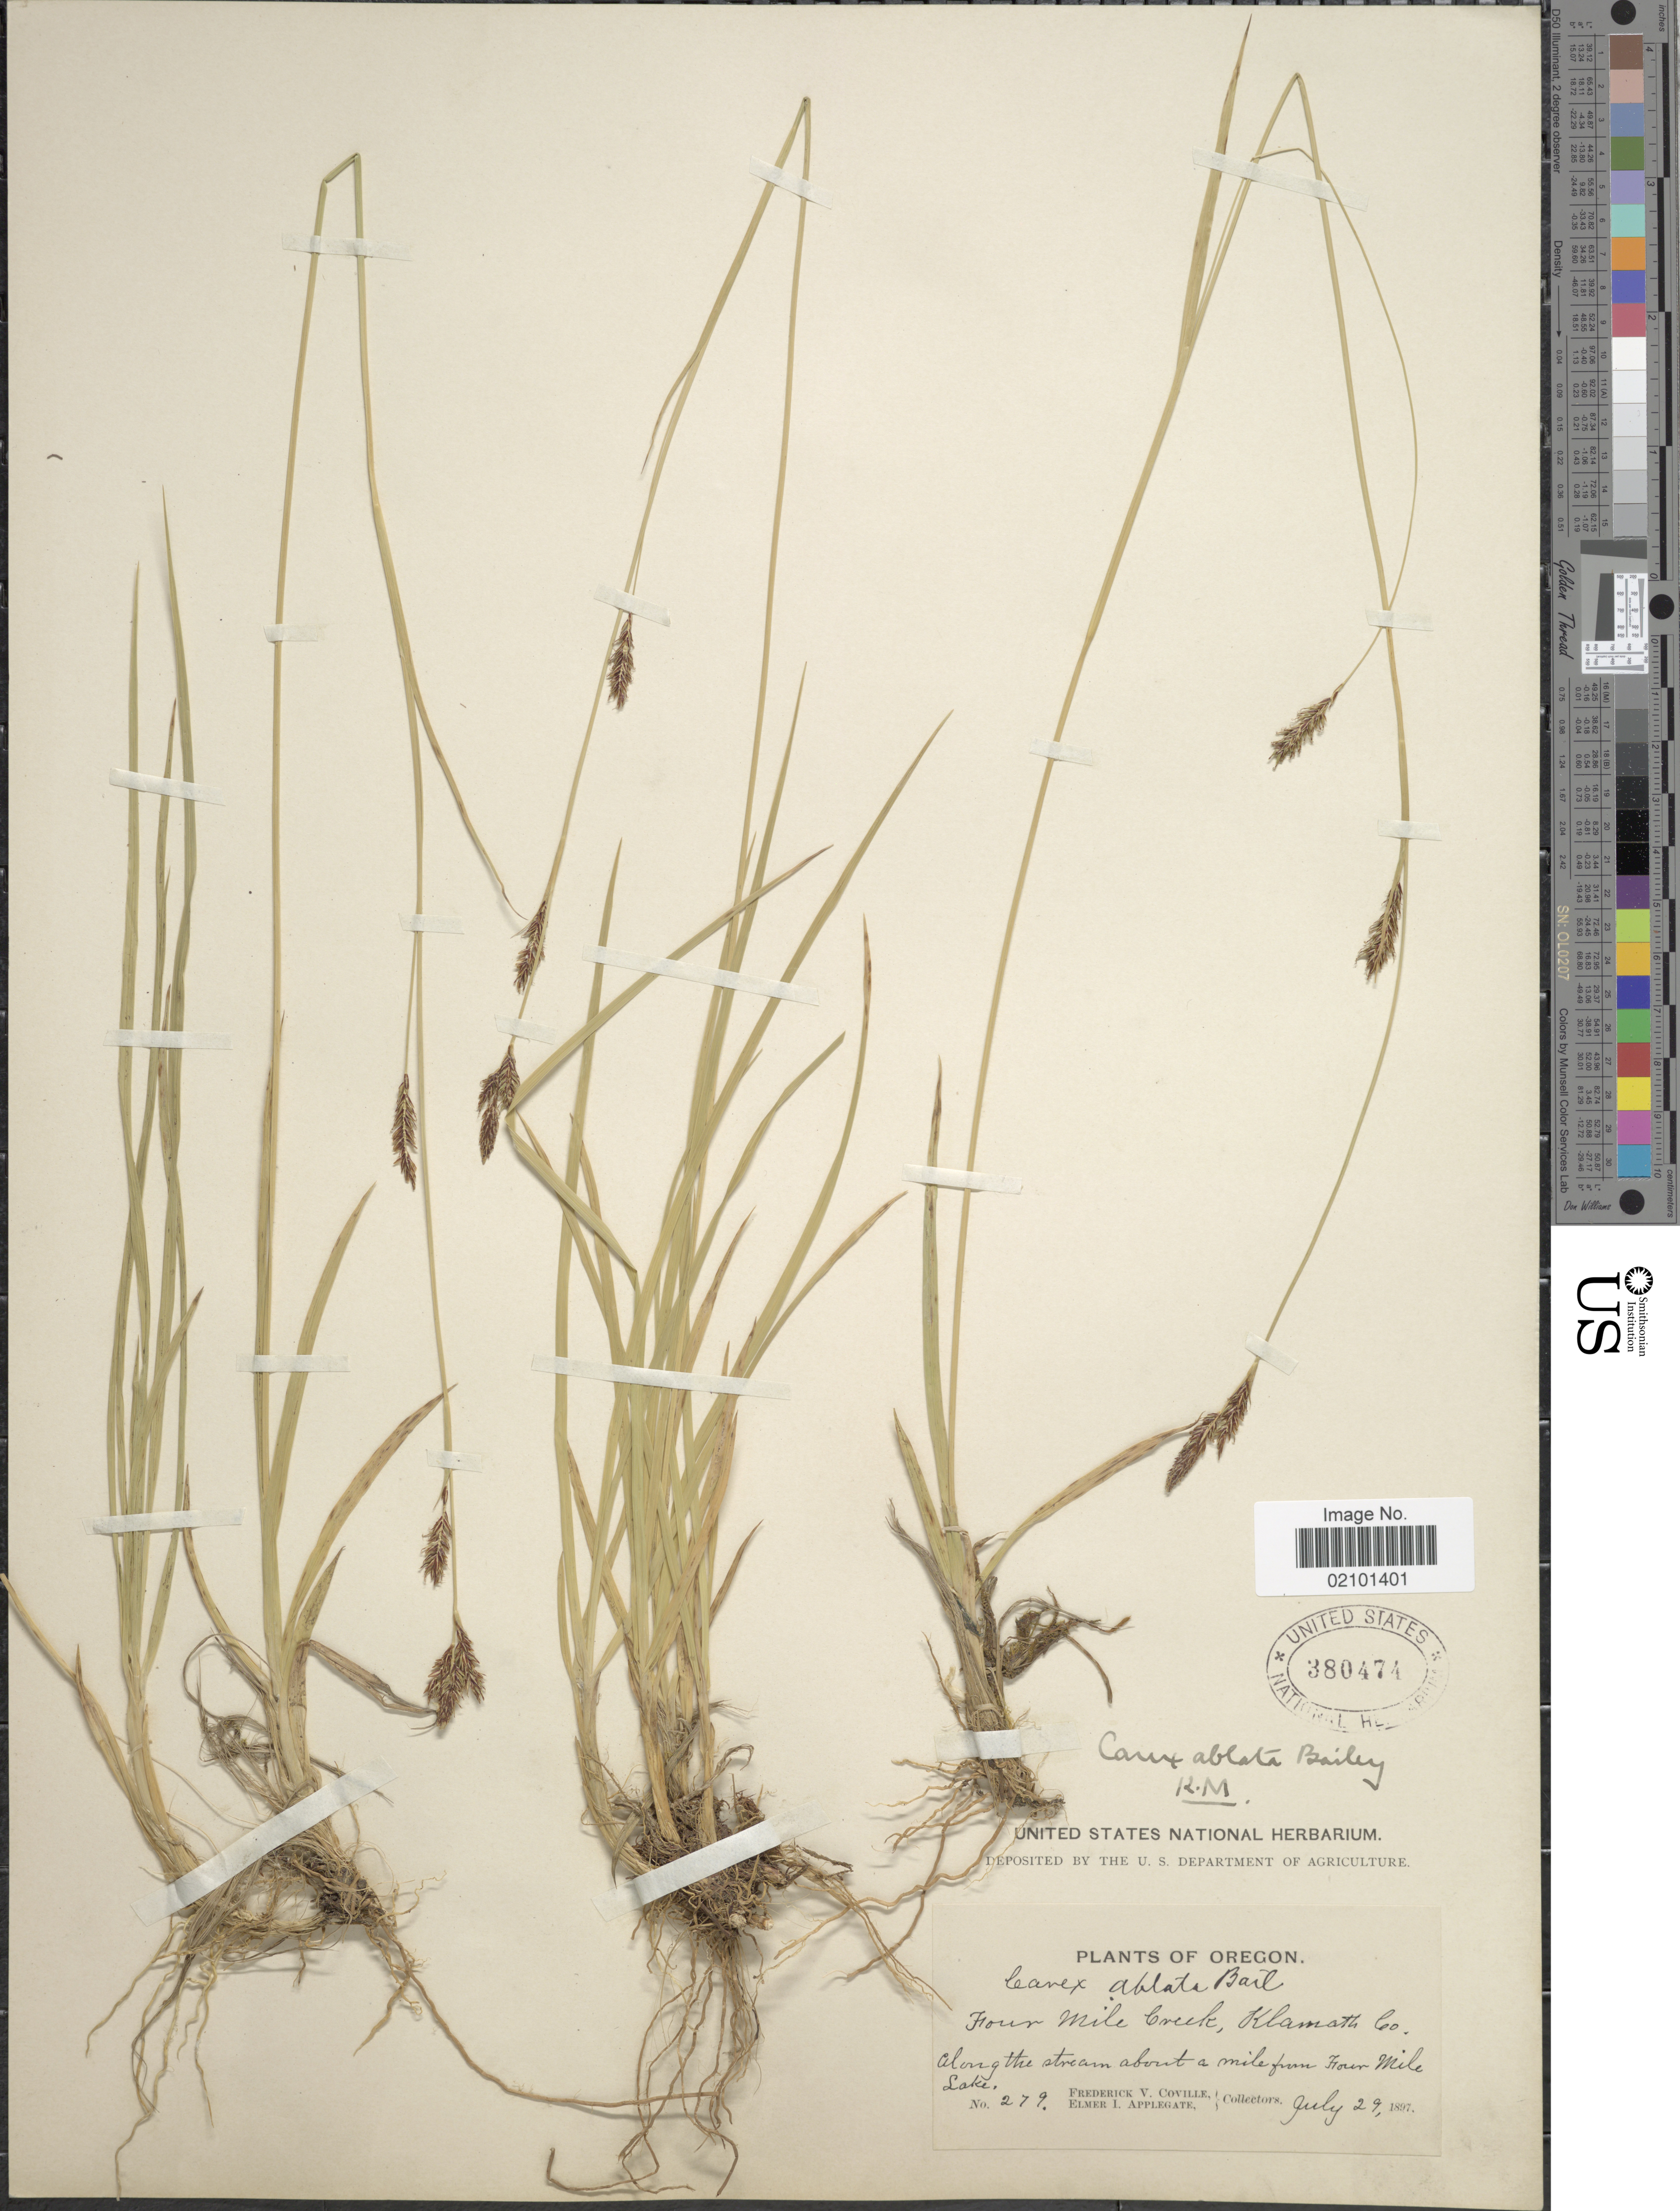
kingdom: Plantae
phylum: Tracheophyta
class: Liliopsida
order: Poales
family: Cyperaceae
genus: Carex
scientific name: Carex ablata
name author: L.H. Bailey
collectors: F. V. Coville & E. I. Applegate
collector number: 279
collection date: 1897-07-29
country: United States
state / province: Oregon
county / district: Klamath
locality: Four Mile Creek, Klamath Co. Along the stream about a mile from Four Mile Lake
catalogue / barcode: US 380474